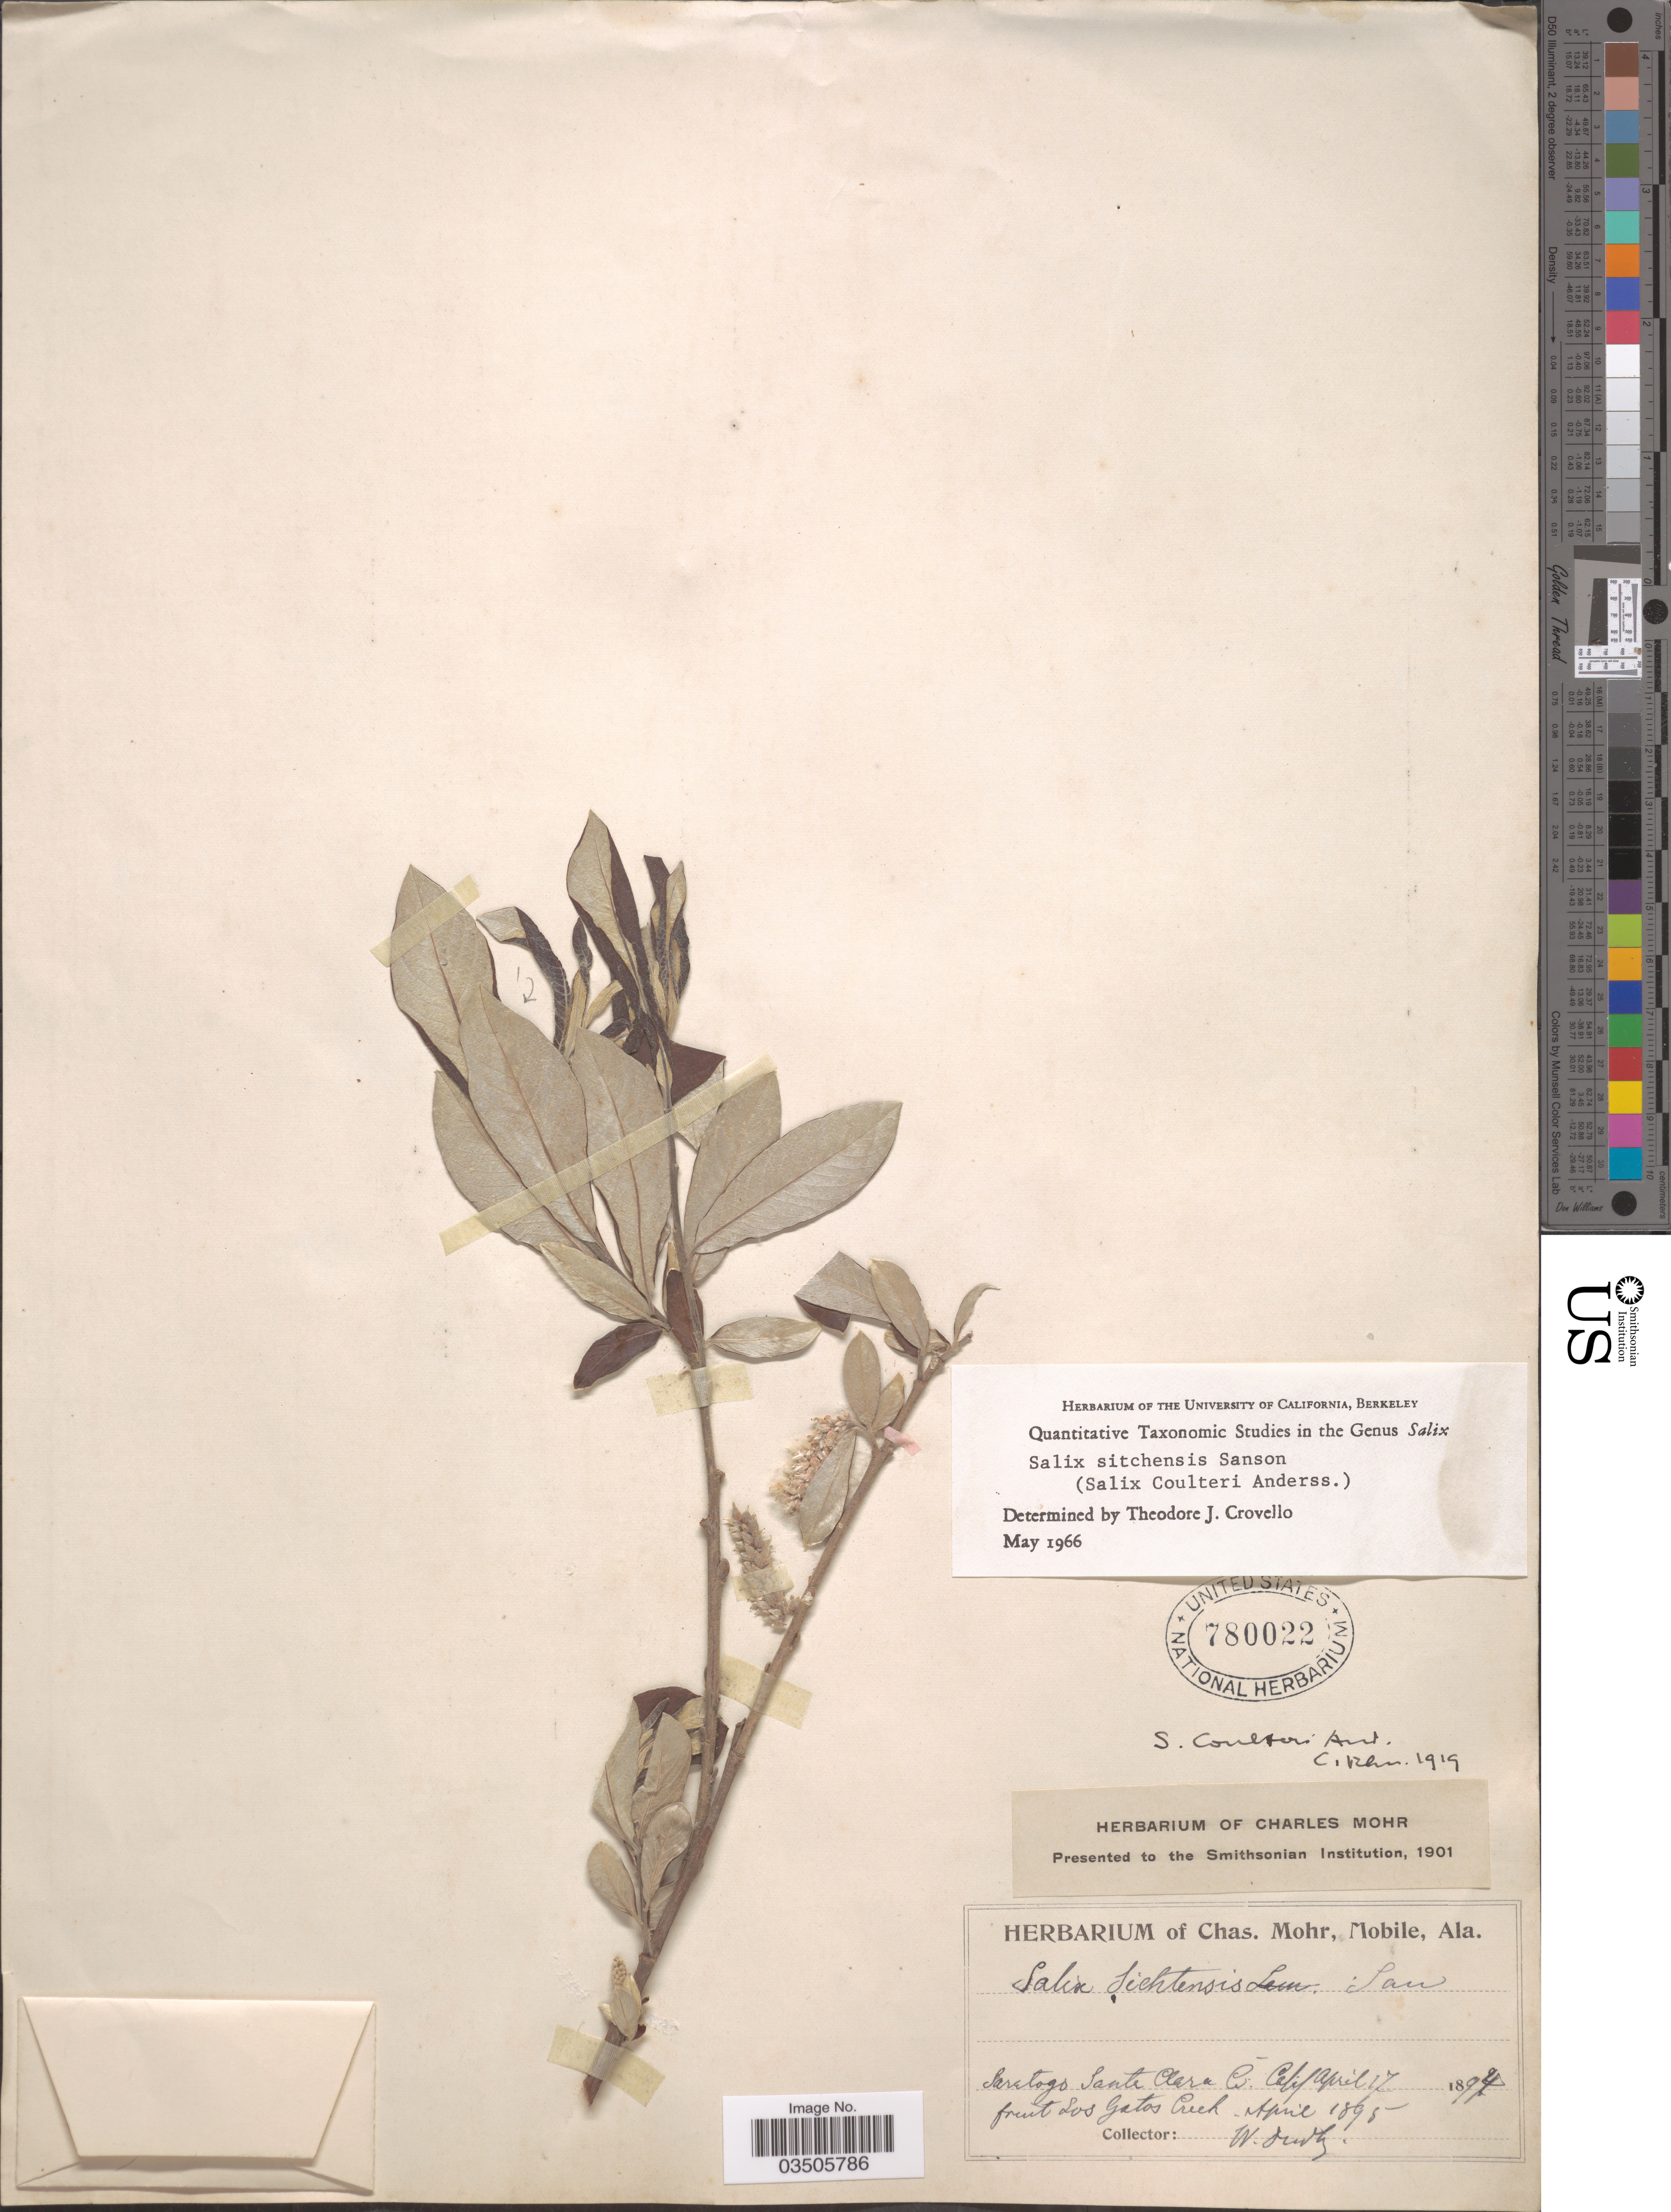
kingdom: Plantae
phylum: Tracheophyta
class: Magnoliopsida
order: Malpighiales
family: Salicaceae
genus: Salix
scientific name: Salix sitchensis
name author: Sanson ex Bong.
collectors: W. Dudley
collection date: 1894-04-17/1895-04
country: United States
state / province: California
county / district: Santa Clara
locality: Saratoga Santa Clara Co. Los Gatos Creek.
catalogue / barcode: US 780022